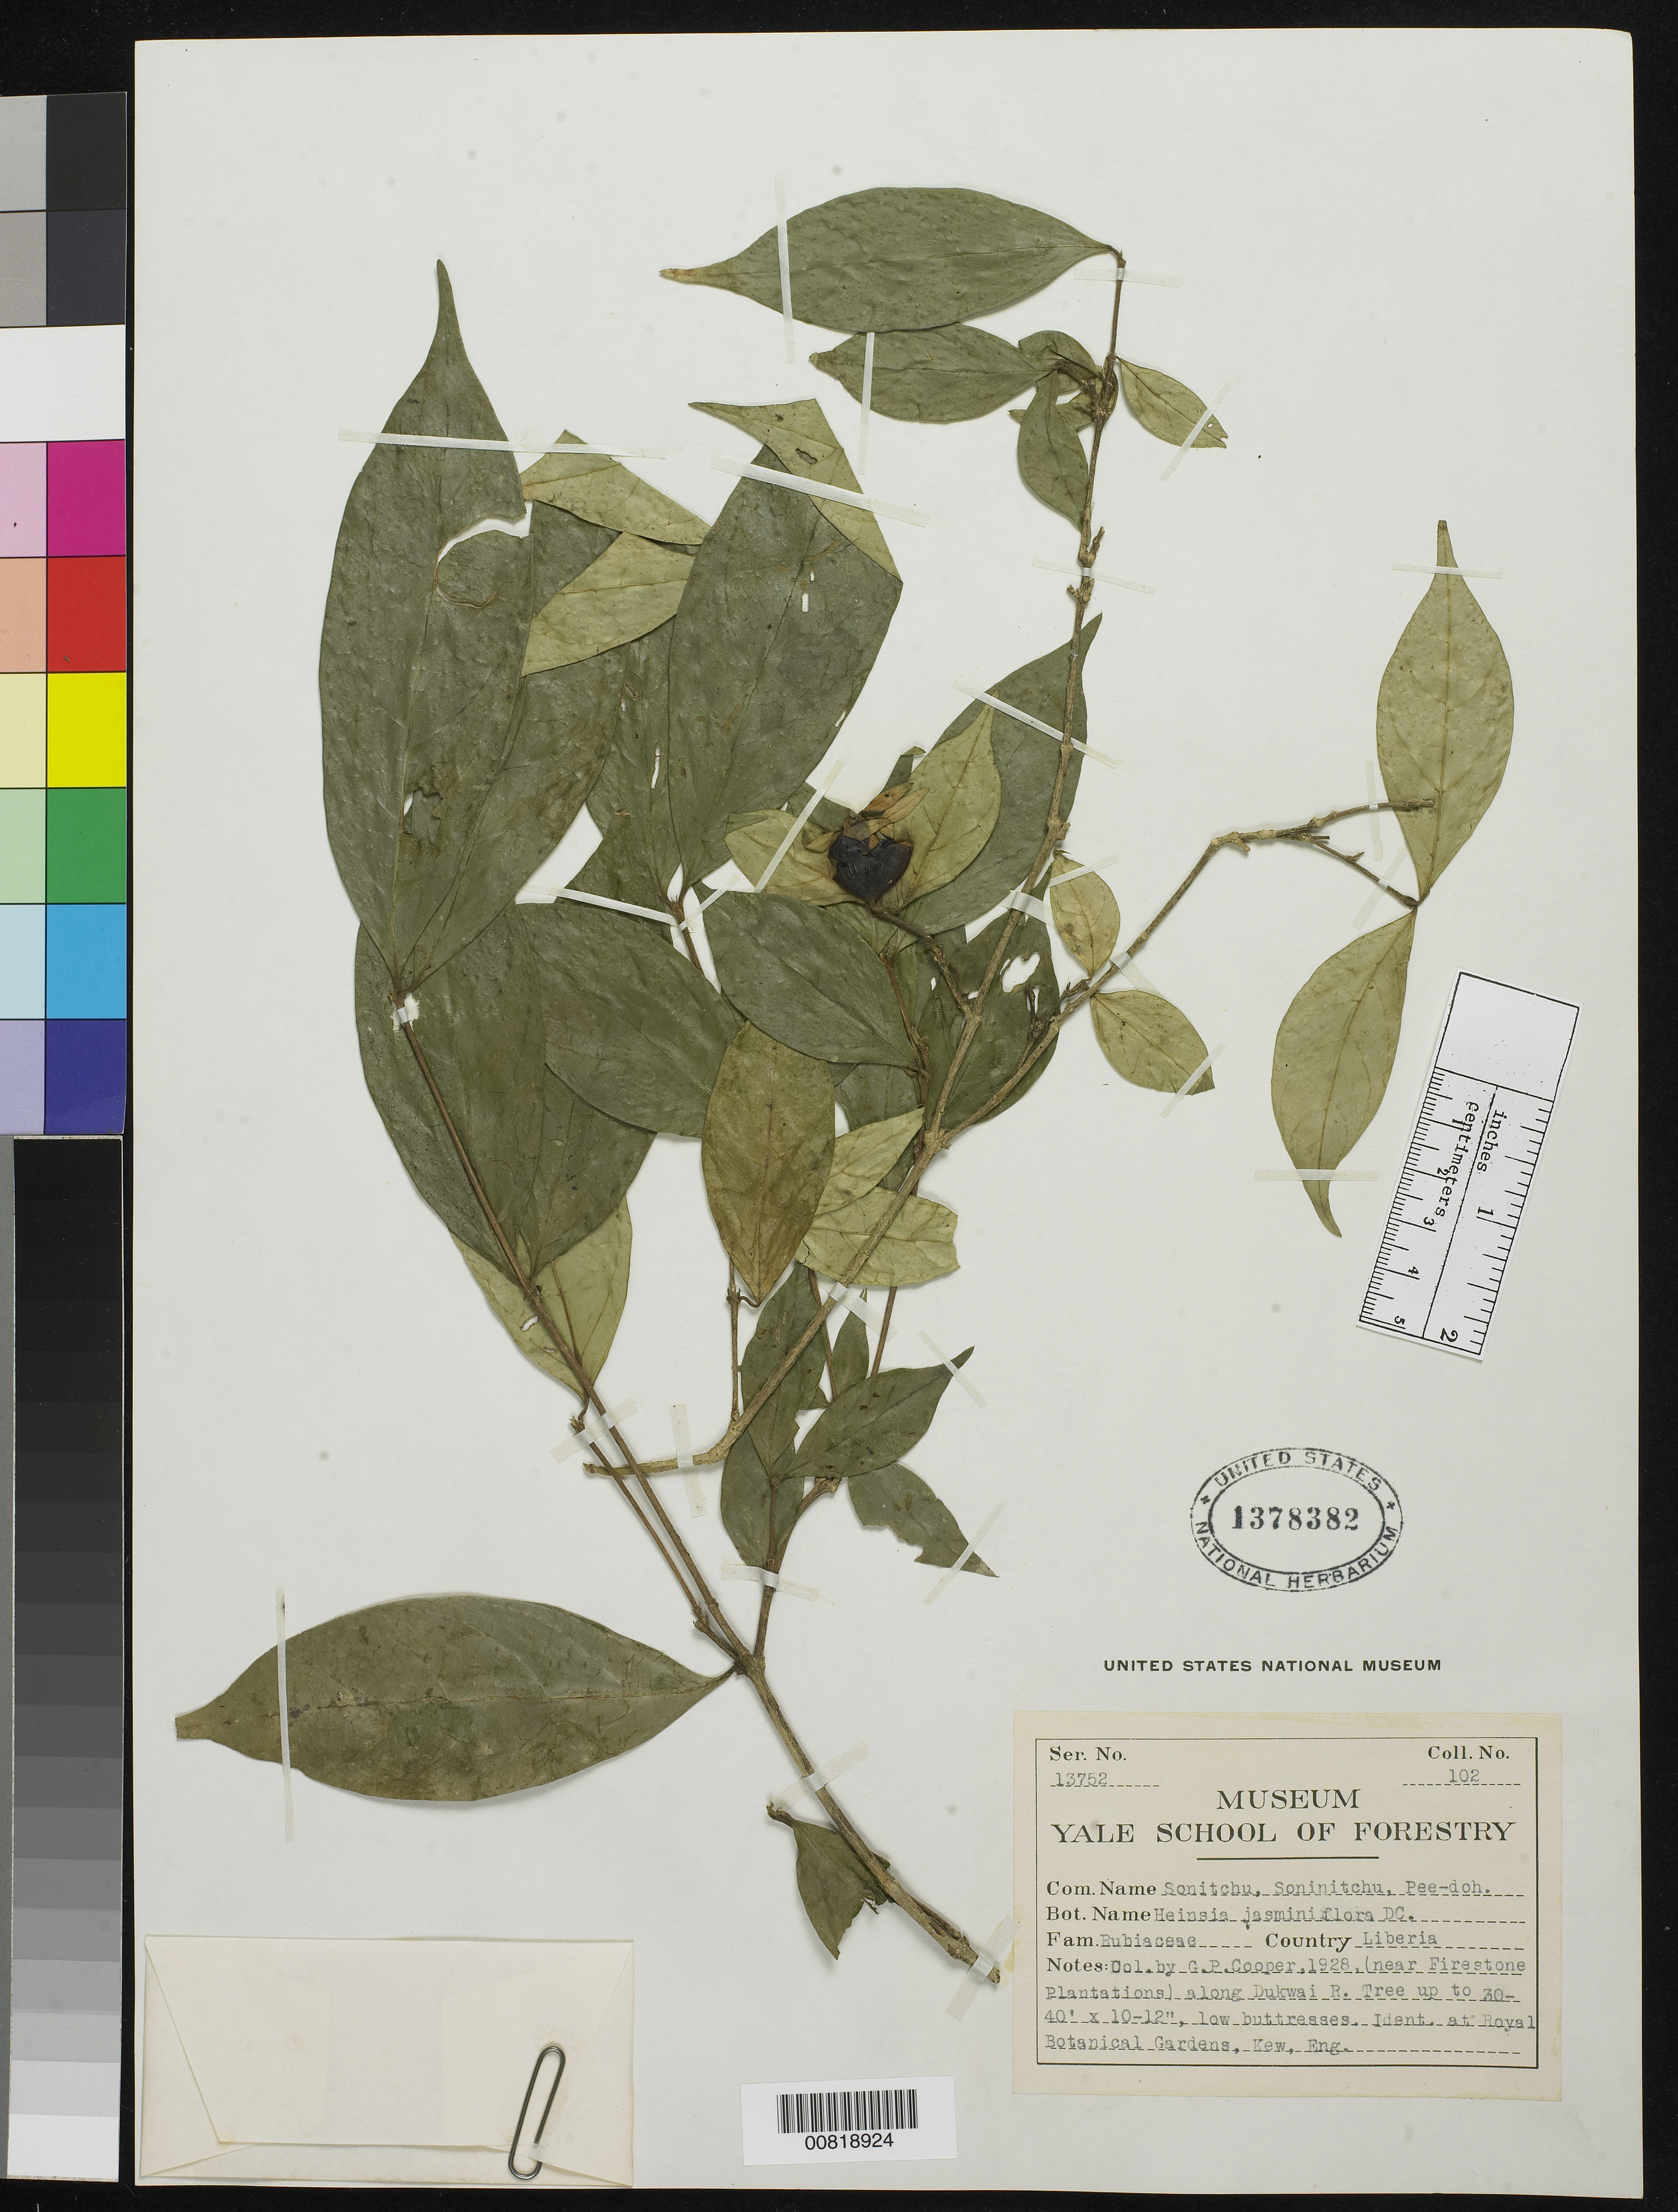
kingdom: Plantae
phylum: Tracheophyta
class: Magnoliopsida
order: Gentianales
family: Rubiaceae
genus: Heinsia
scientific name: Heinsia jasminiflora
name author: DC.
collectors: G. Cooper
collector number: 102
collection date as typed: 1928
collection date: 1928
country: Liberia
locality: (near Firestone Plantations) along Dukwai River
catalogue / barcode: US 1378382